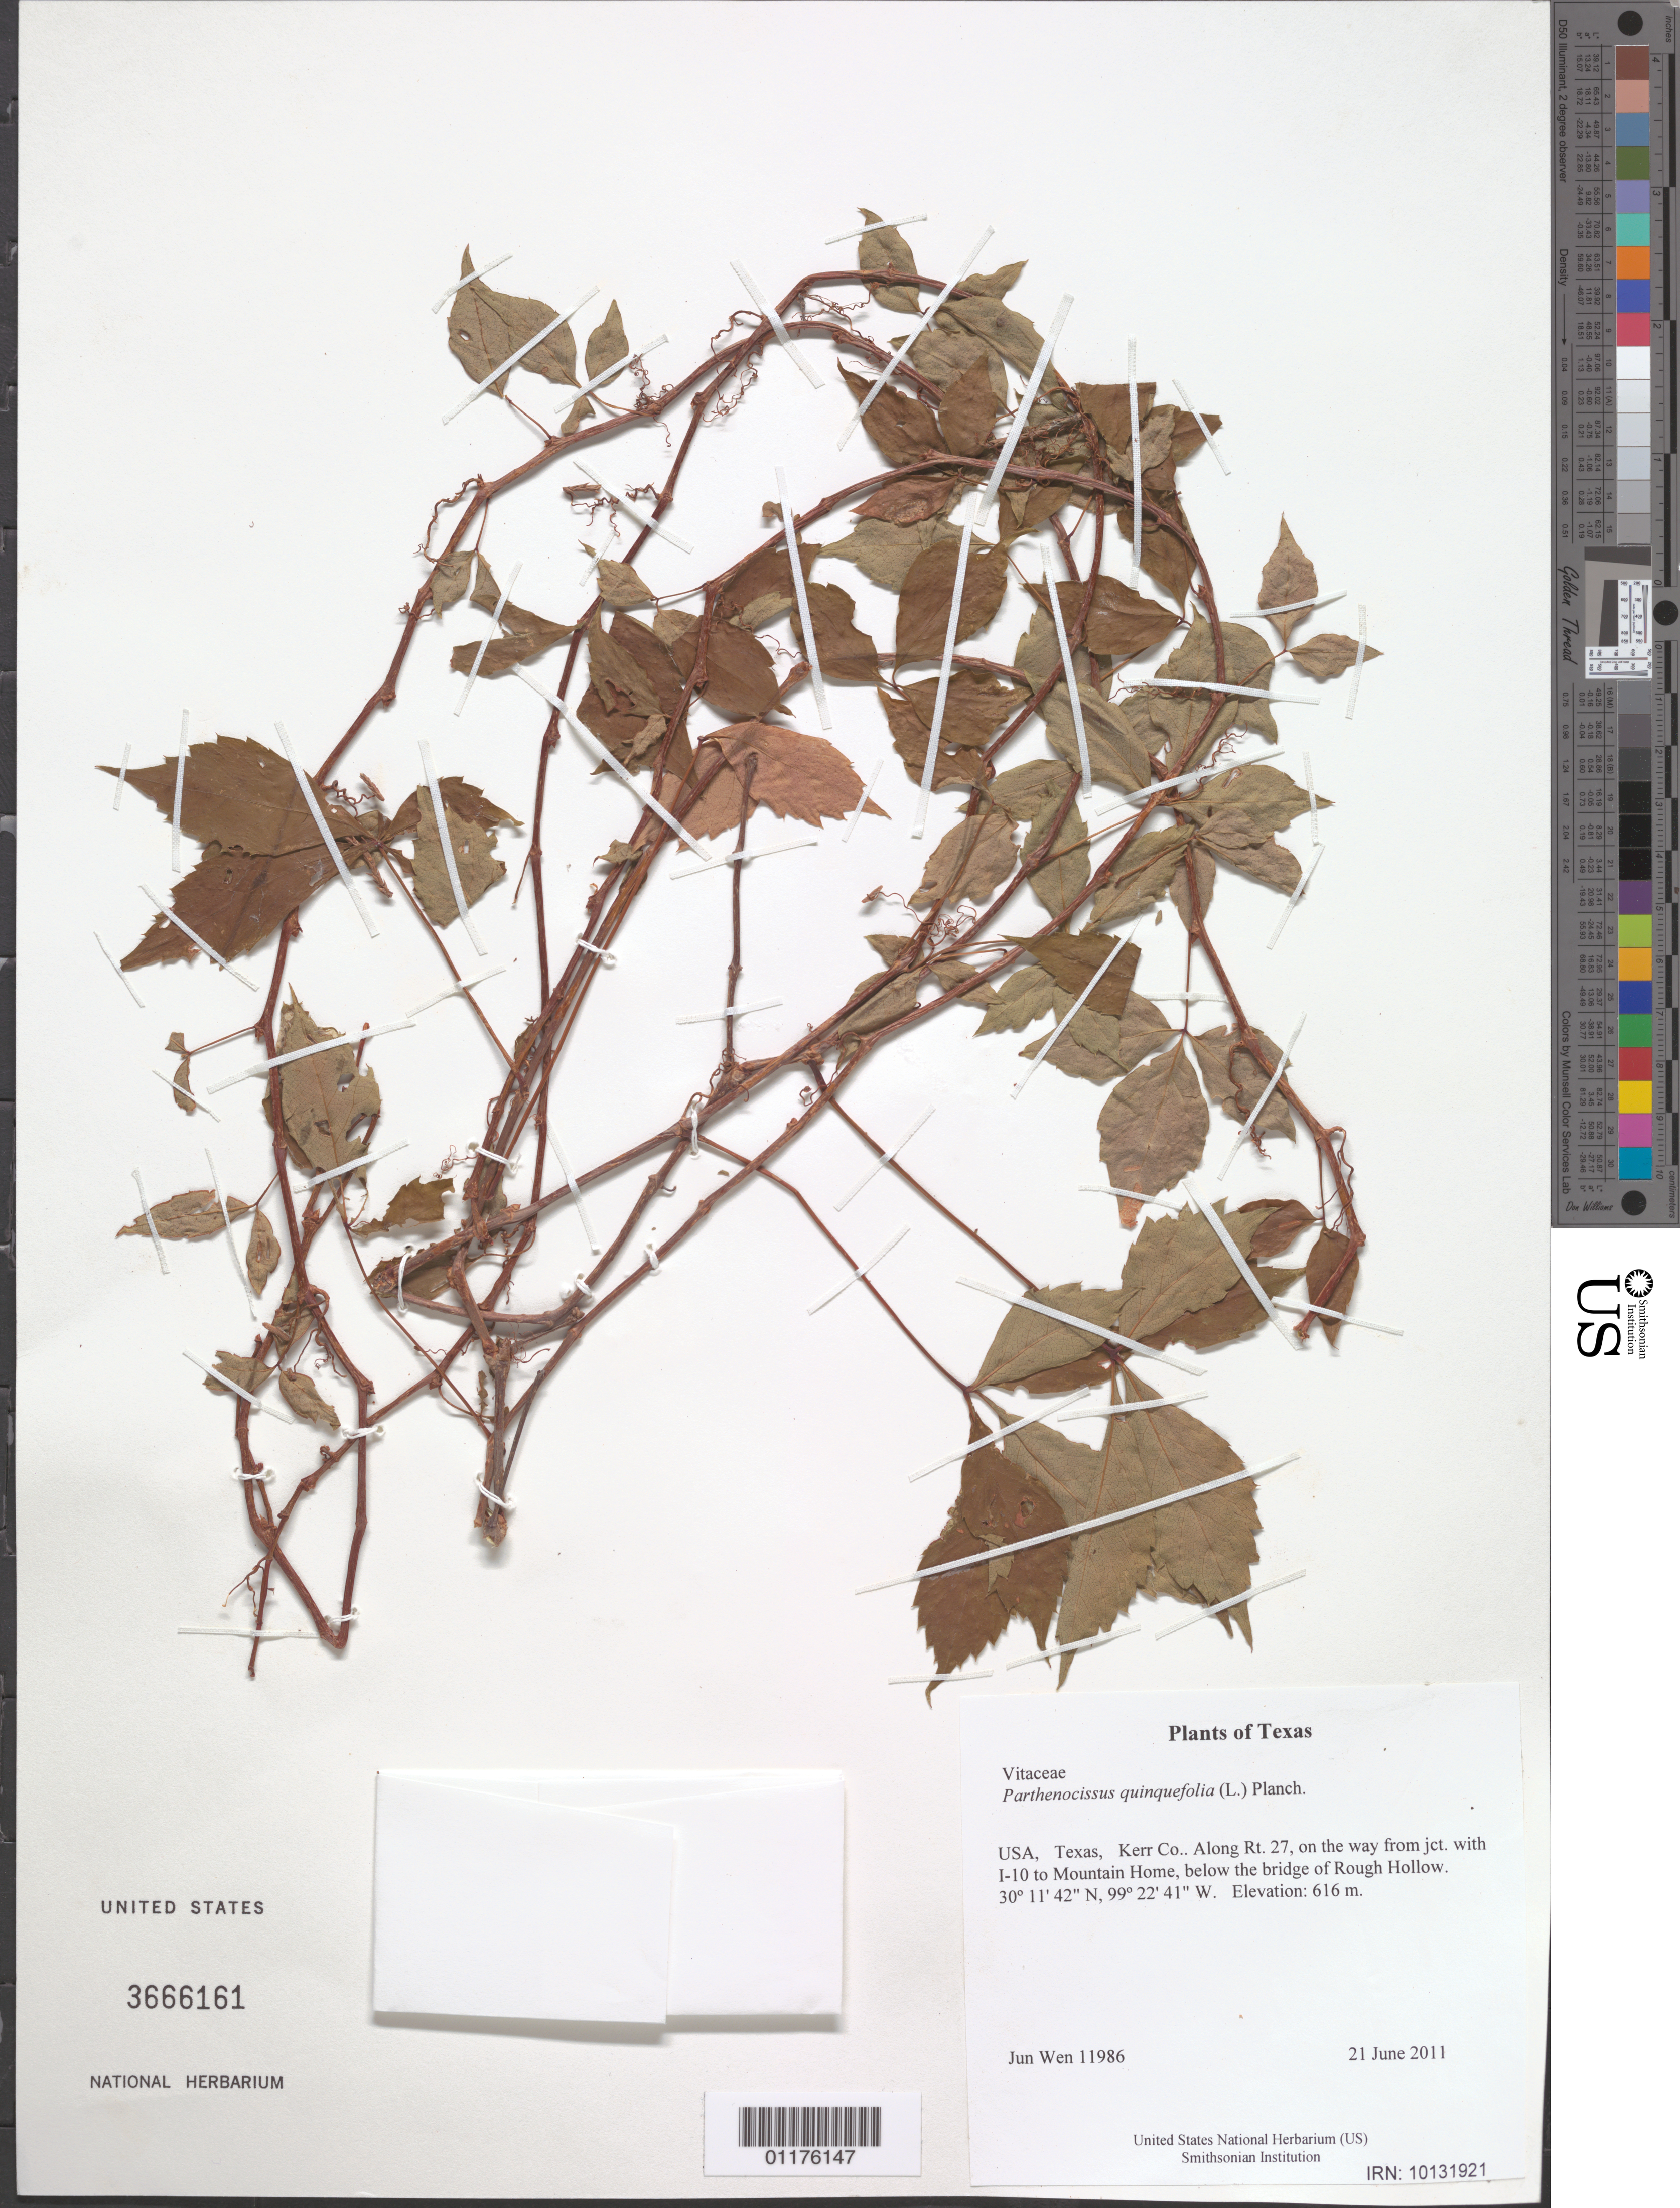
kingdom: Plantae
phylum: Tracheophyta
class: Magnoliopsida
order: Vitales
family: Vitaceae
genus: Parthenocissus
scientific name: Parthenocissus quinquefolia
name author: (L.) Planch.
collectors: J. Wen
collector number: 11986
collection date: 2011-06-21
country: United States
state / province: Texas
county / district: Kerr Co.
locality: Along Rt. 27, on the way from jct. with I-10 to Mountain Home, below the bridge of Rough Hollow.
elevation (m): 616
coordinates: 30 11.693 N, 99 22.676 W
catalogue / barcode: US 3666161